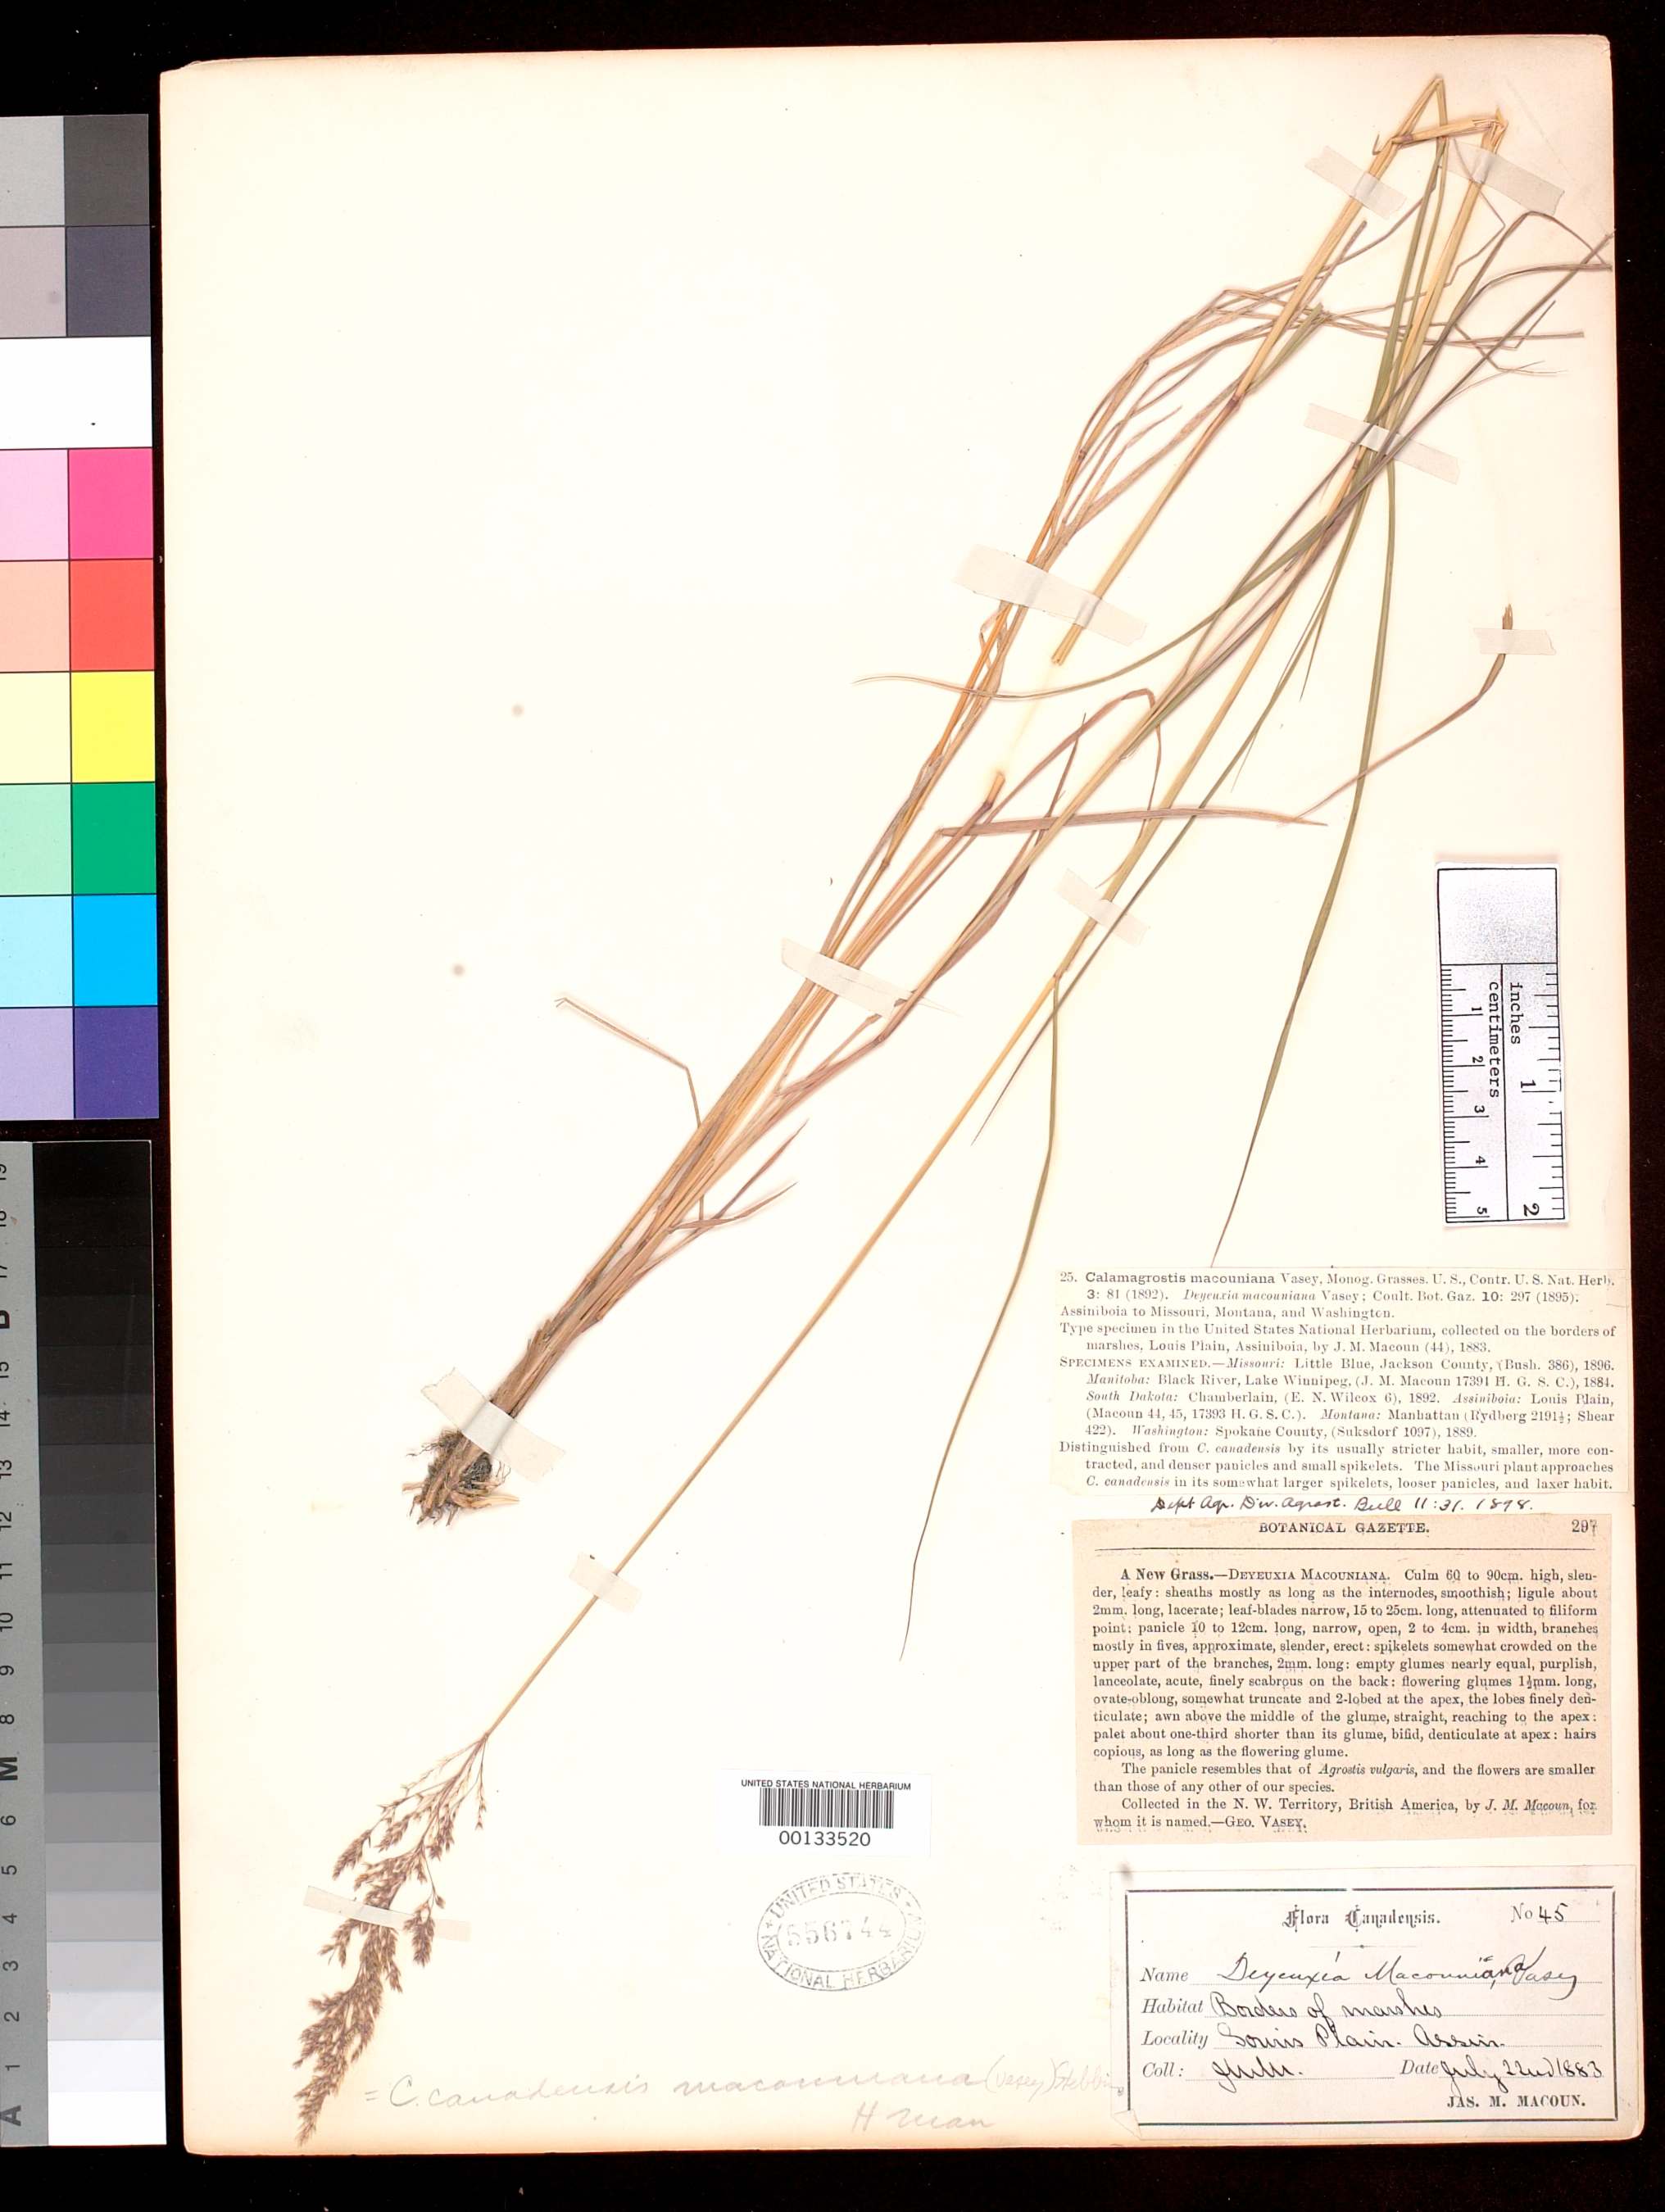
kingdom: Plantae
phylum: Tracheophyta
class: Liliopsida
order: Poales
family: Poaceae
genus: Deyeuxia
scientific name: Deyeuxia macouniana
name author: Vasey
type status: Possible Syntype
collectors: J. M. Macoun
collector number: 45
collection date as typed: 22 Jul 1883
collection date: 1883-07-22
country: Canada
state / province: Northwest Territories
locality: British America.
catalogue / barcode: US 556744